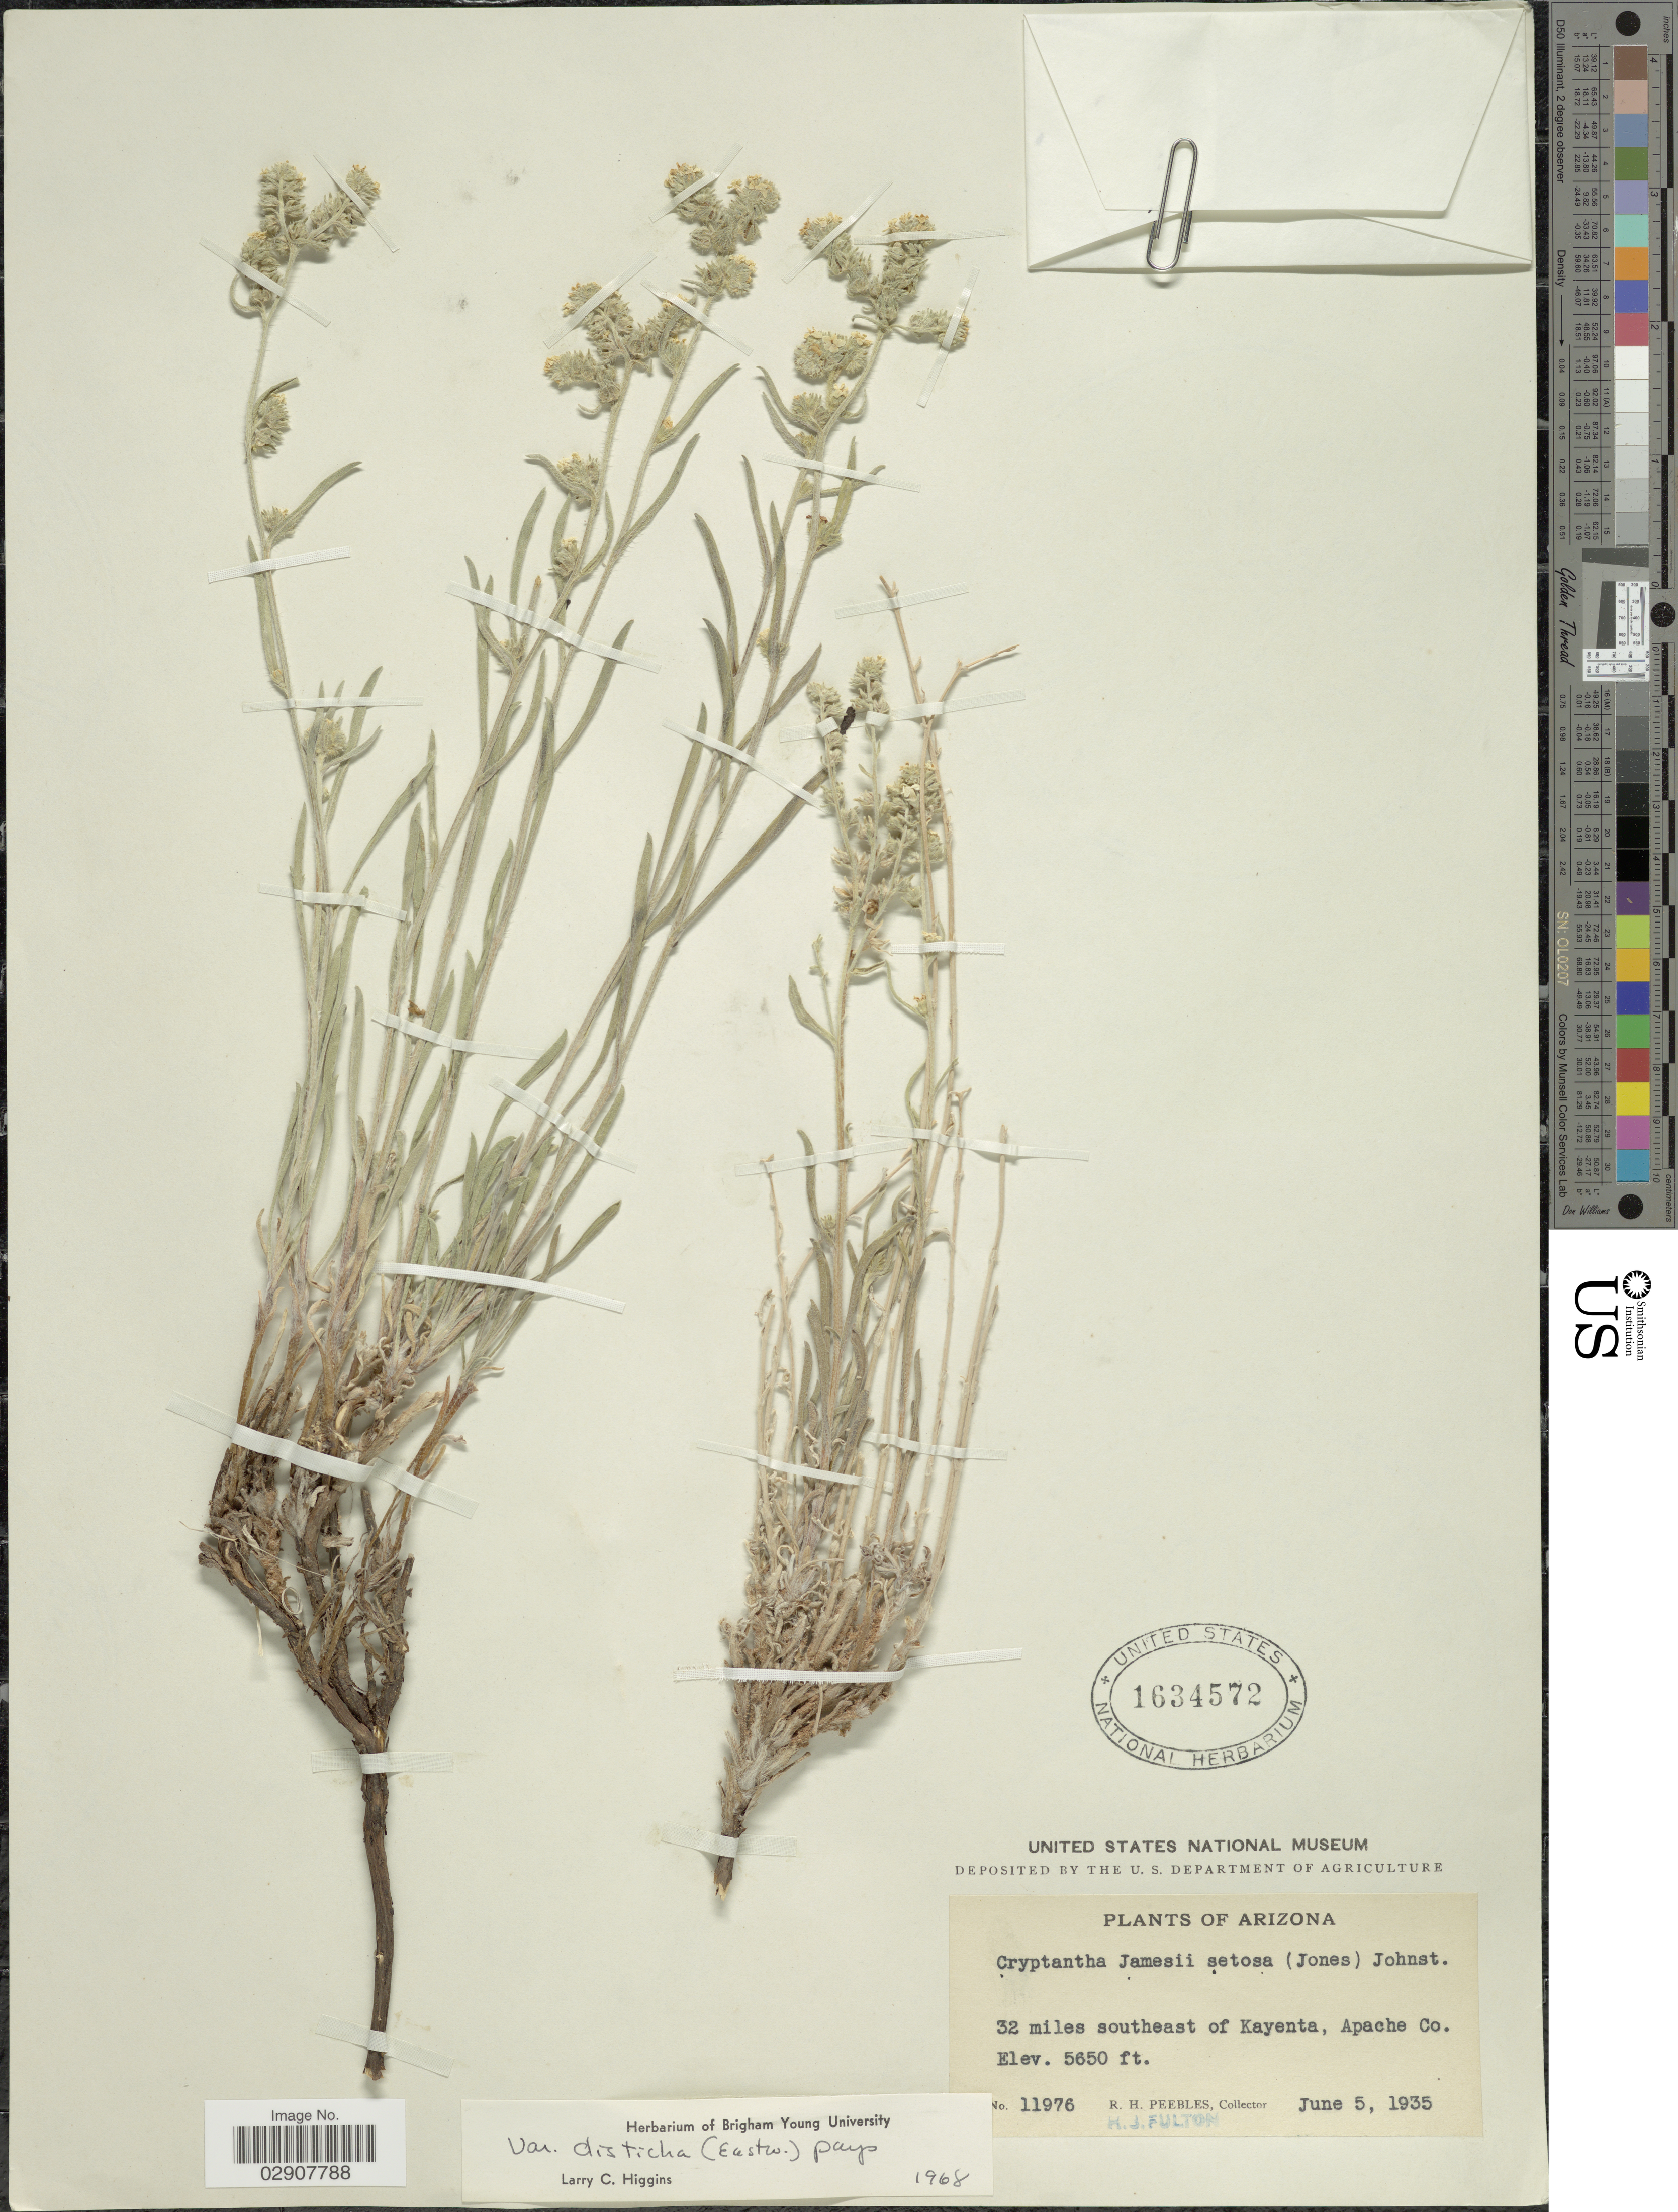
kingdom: Plantae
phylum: Tracheophyta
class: Magnoliopsida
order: Boraginales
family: Boraginaceae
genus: Cryptantha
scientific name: Cryptantha jamesii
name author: (Torr.) Payson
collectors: R. H. Peebles & H. Fulton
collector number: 11976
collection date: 1935-06-05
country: United States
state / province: Arizona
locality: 32 miles southeast of Kayenta, Apache Co. Arizona.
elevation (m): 1722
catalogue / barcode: US 1634572